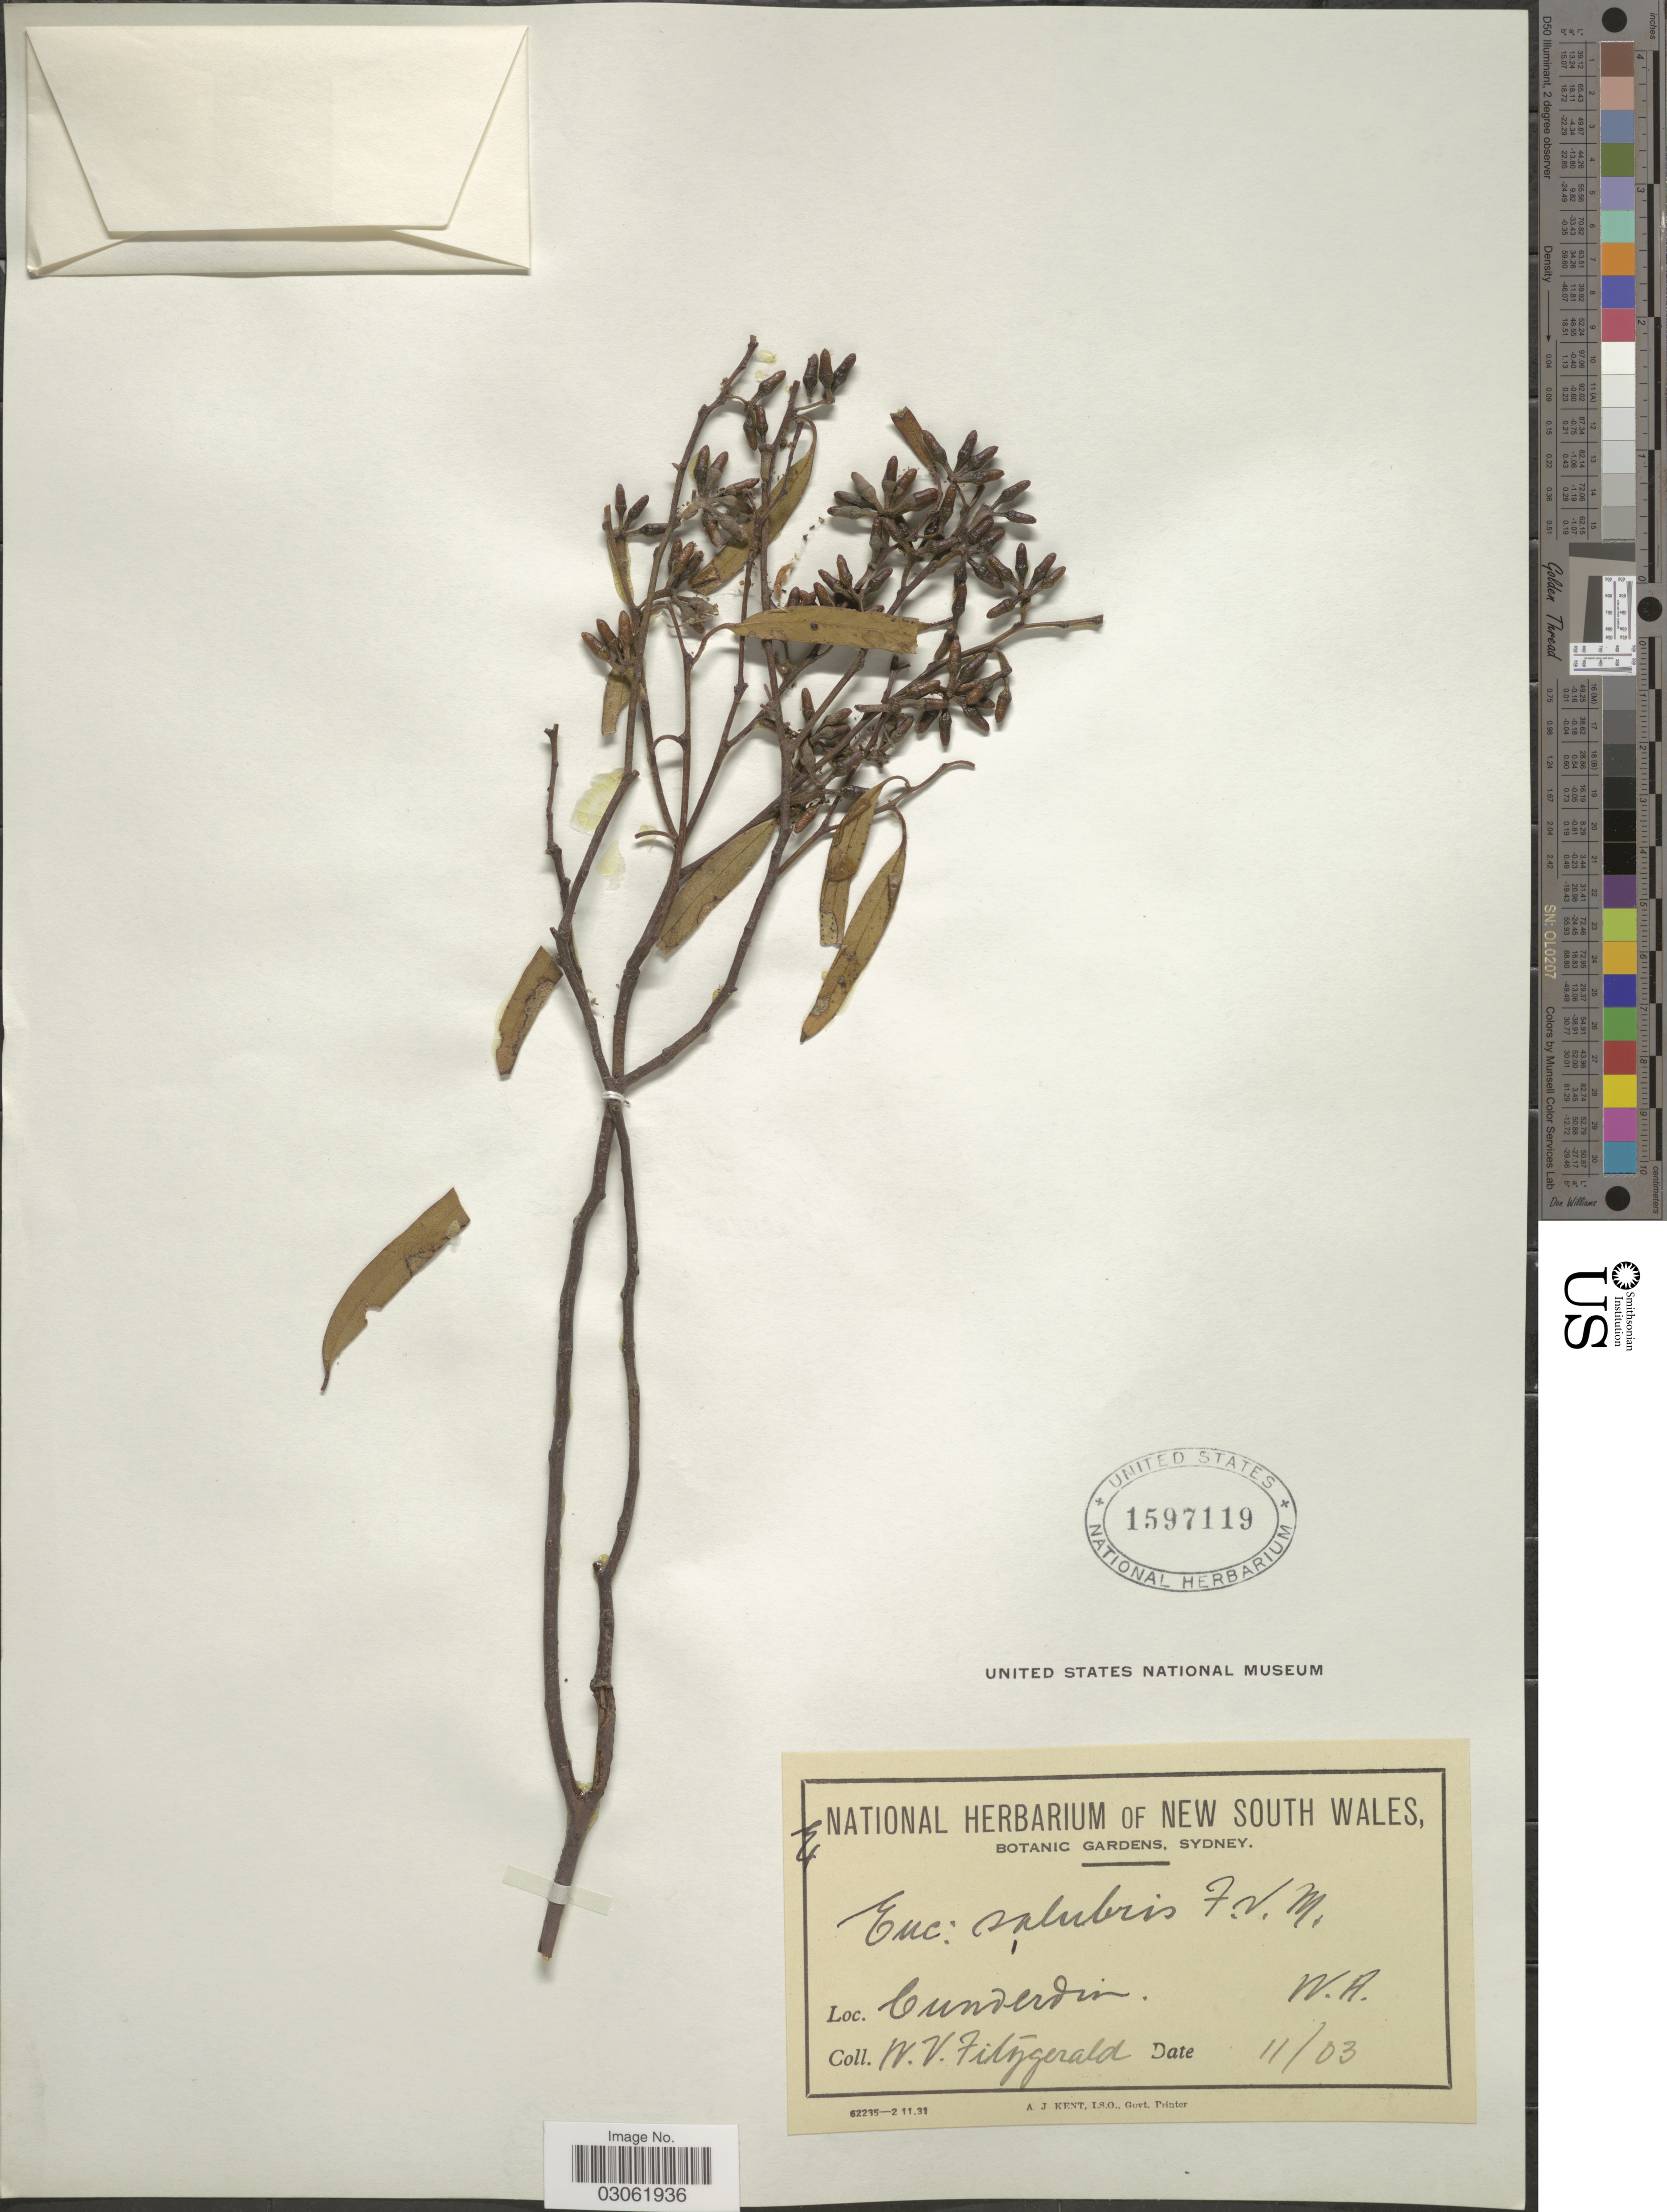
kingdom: Plantae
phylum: Tracheophyta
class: Magnoliopsida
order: Myrtales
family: Myrtaceae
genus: Eucalyptus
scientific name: Eucalyptus salubris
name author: F. Muell.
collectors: W. Fitzgerald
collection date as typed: Transcribed d/m/y: /11/3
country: Australia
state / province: Western Australia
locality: Cunderdin.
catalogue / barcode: US 1597119